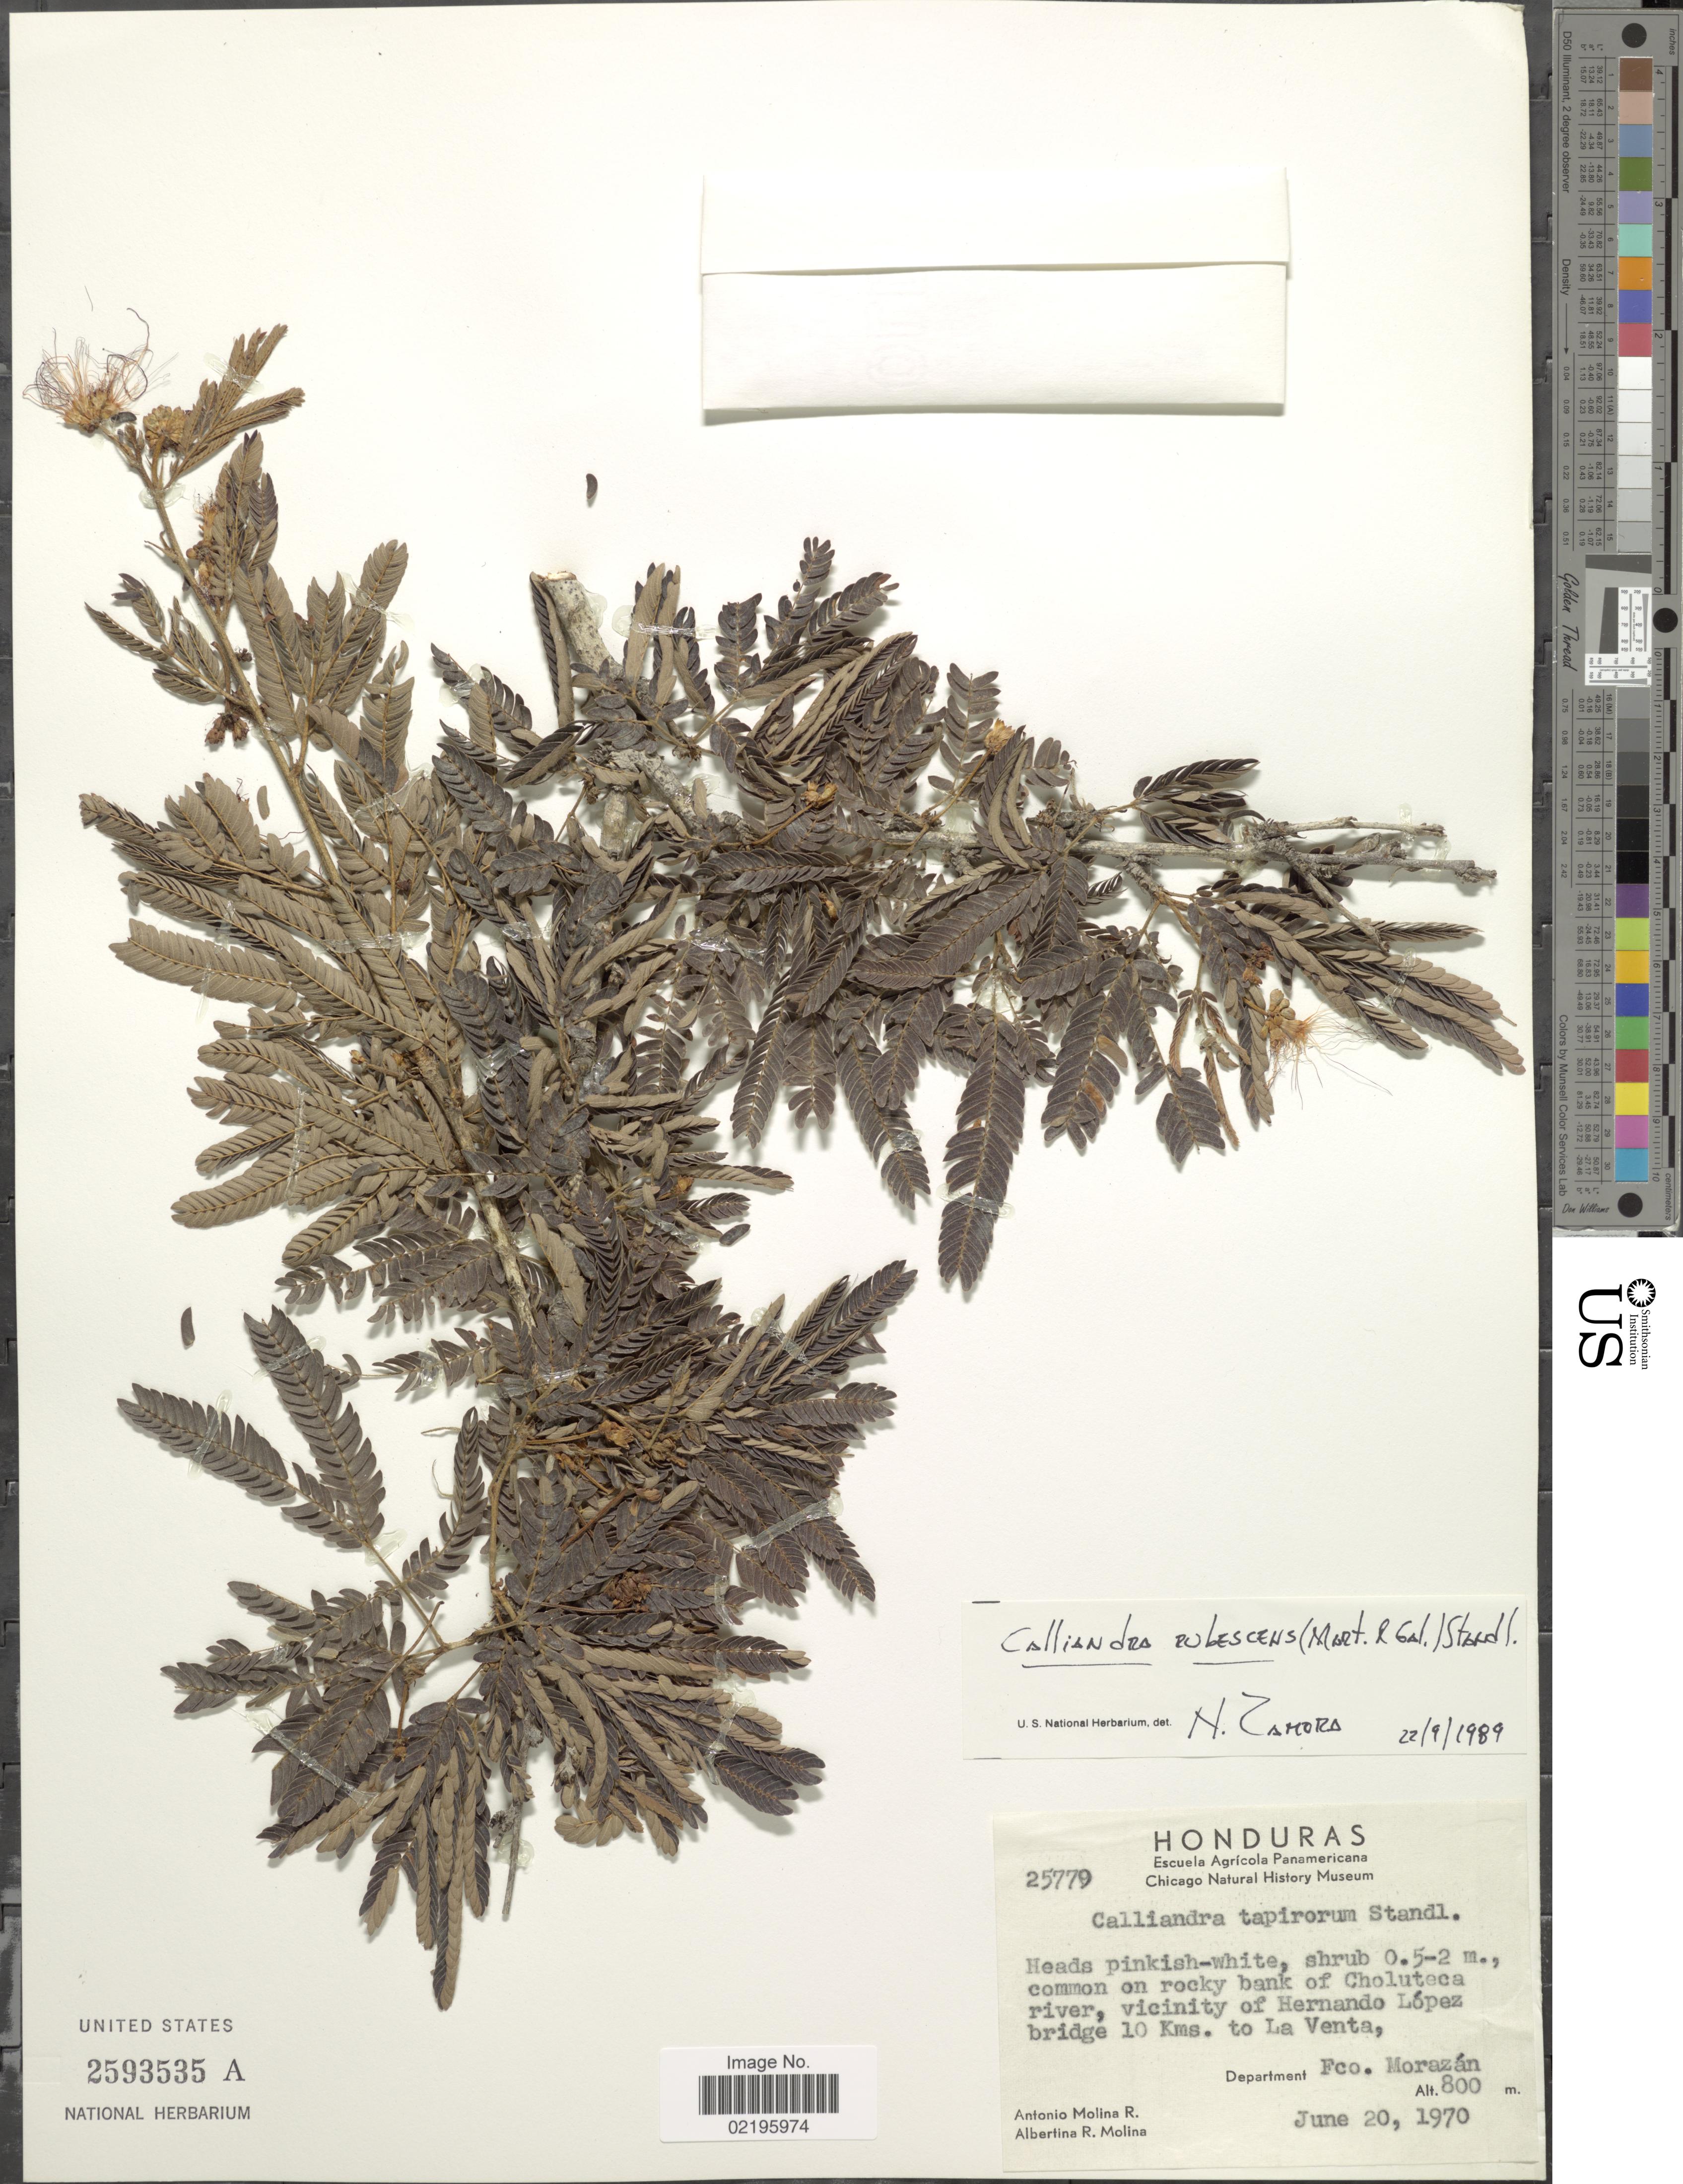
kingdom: Plantae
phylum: Tracheophyta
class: Magnoliopsida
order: Fabales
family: Fabaceae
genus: Calliandra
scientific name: Calliandra rubescens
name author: (M. Martens) Standl.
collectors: A. Molina R. & A. R. Molina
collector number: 25779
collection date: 1970-06-20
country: Honduras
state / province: Fco. Morazán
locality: Common on rocky bank of Choluteca river, vicinity of Hernando Lopez bridge 10 kms. to La Venta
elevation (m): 800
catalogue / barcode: US 2593535A